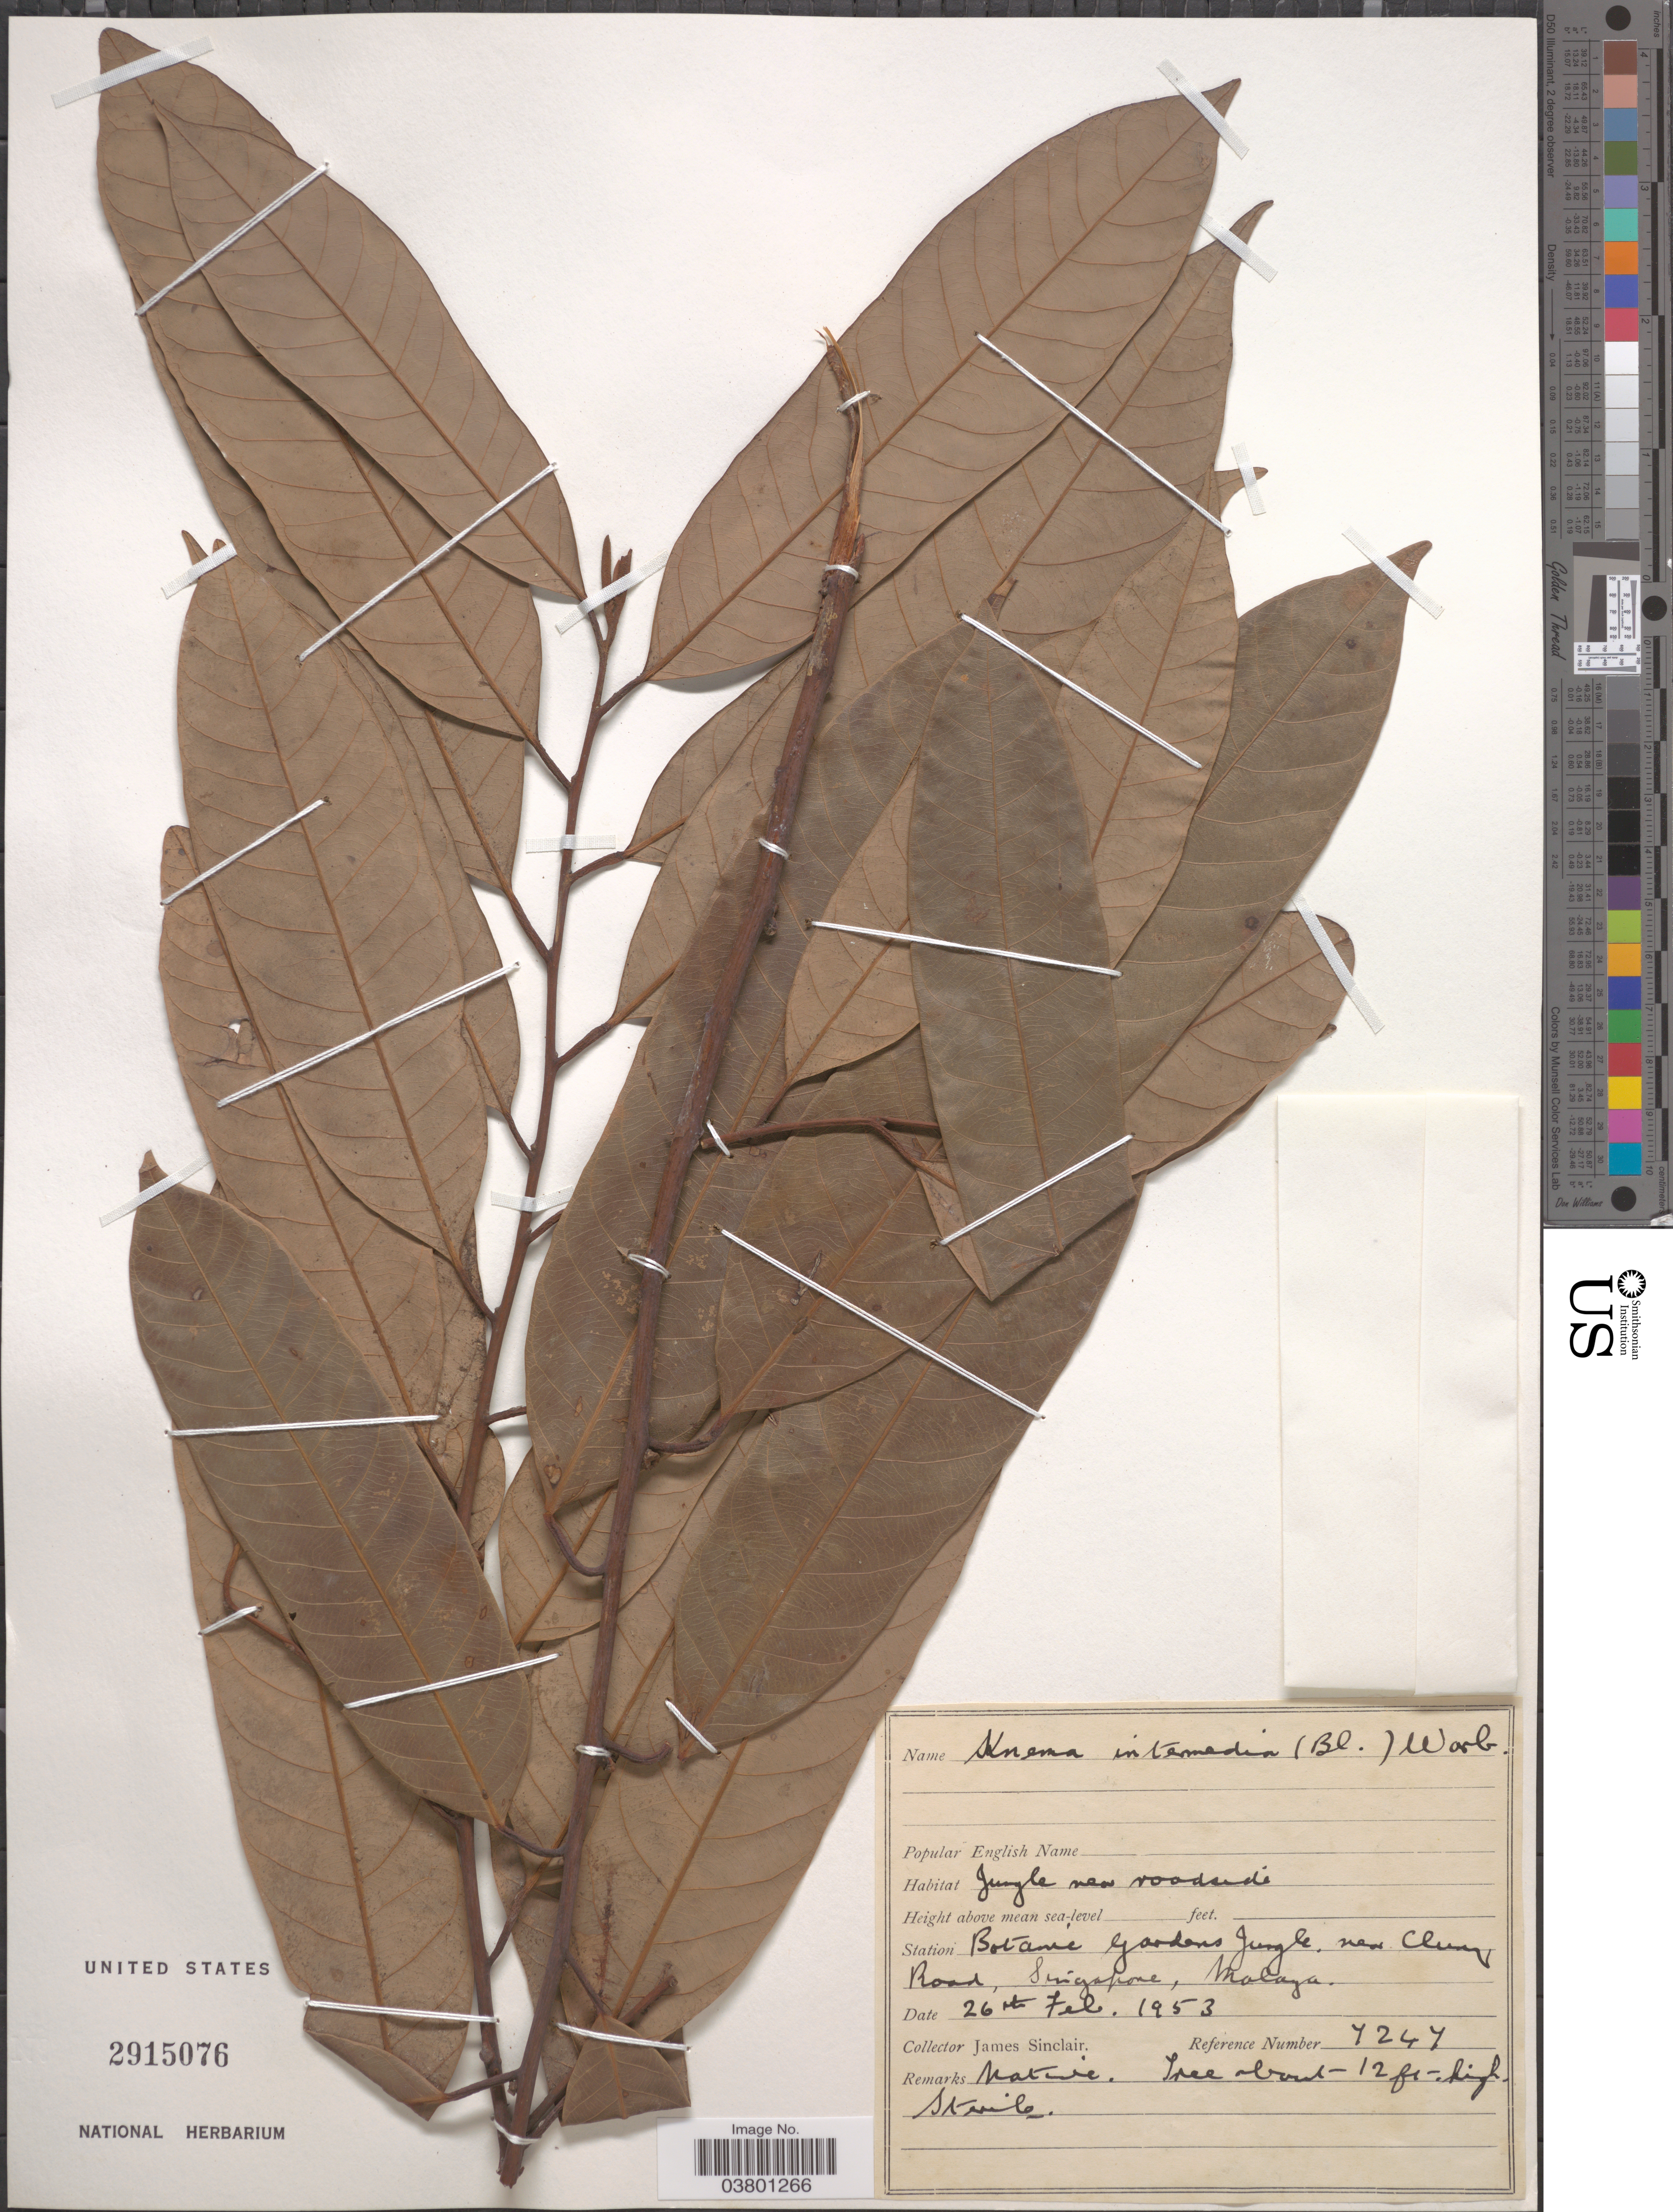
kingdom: Plantae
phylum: Tracheophyta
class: Magnoliopsida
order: Magnoliales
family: Myristicaceae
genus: Knema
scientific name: Knema intermedia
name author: (Blume) Warb.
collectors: J. Sinclair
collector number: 7247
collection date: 1953-02-26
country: Singapore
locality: Station Botanic Gardens Jungle, near Cluny Road, Malaya.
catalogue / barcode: US 2915076